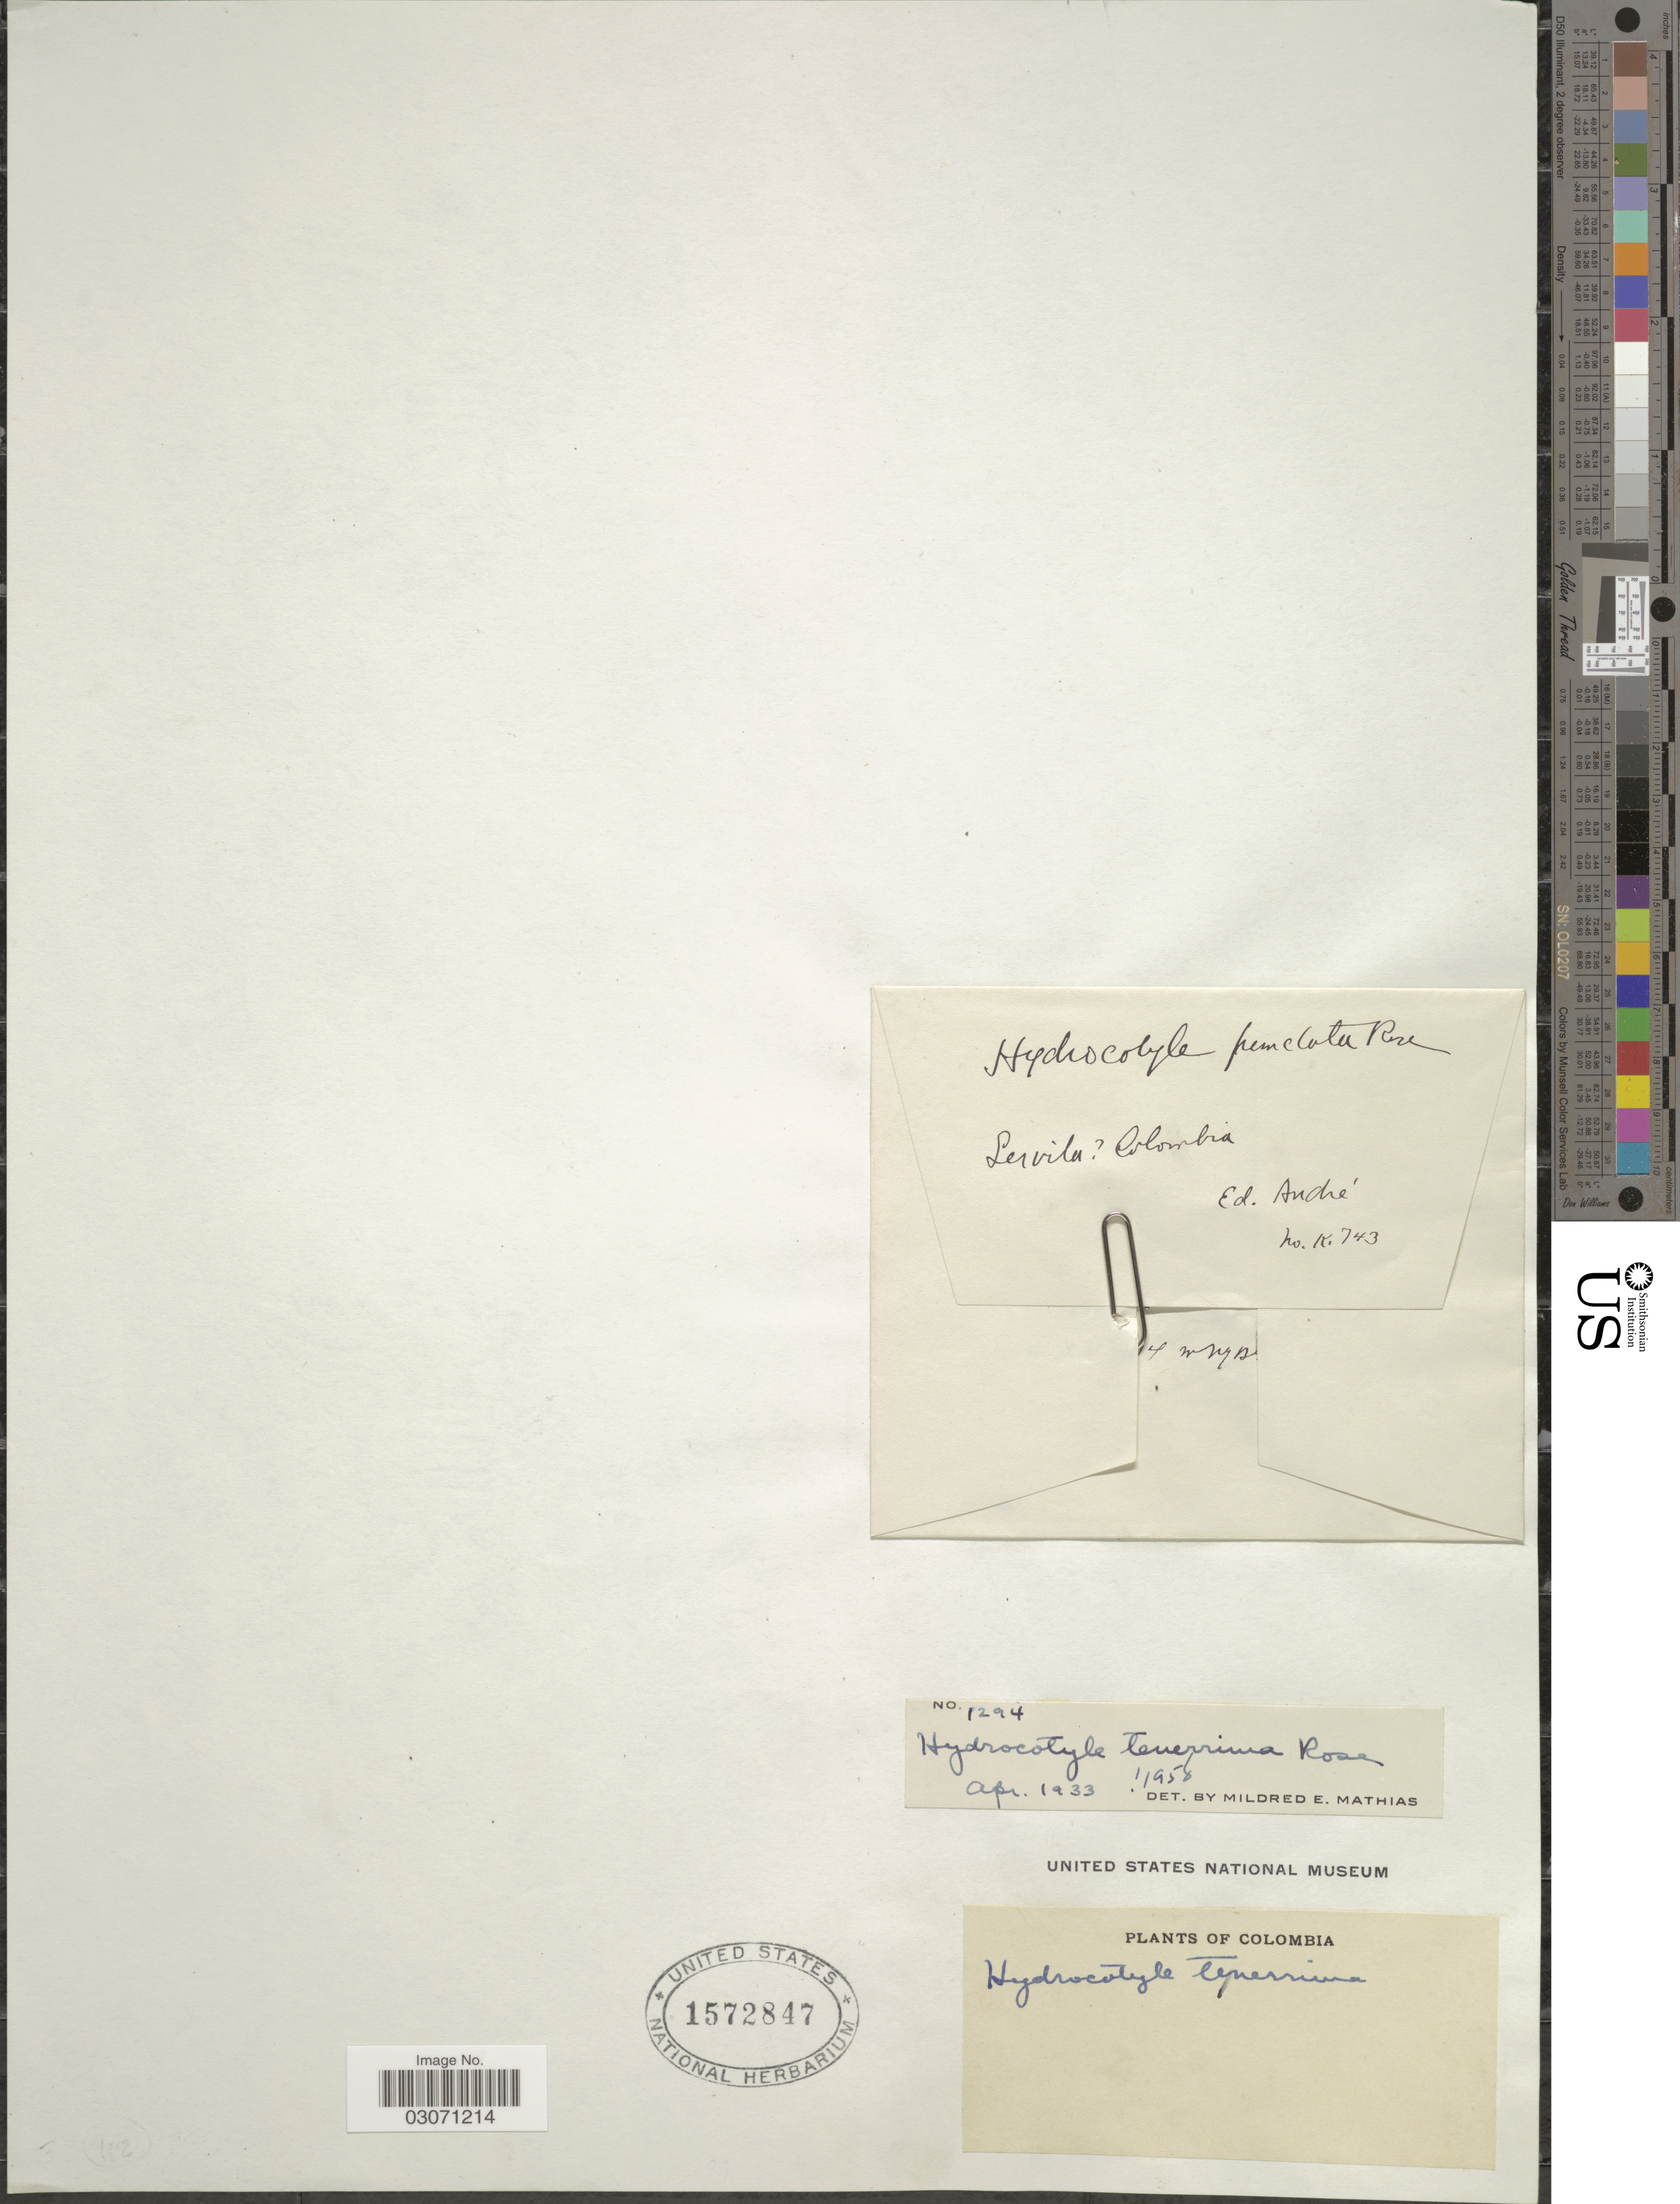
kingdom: Plantae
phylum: Tracheophyta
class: Magnoliopsida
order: Apiales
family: Araliaceae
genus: Hydrocotyle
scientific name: Hydrocotyle tenerrima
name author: Rose ex Mathias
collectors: É. F. André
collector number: K 743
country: Colombia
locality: Lervila [unsure placement] [interpreted].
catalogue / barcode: US 1572847